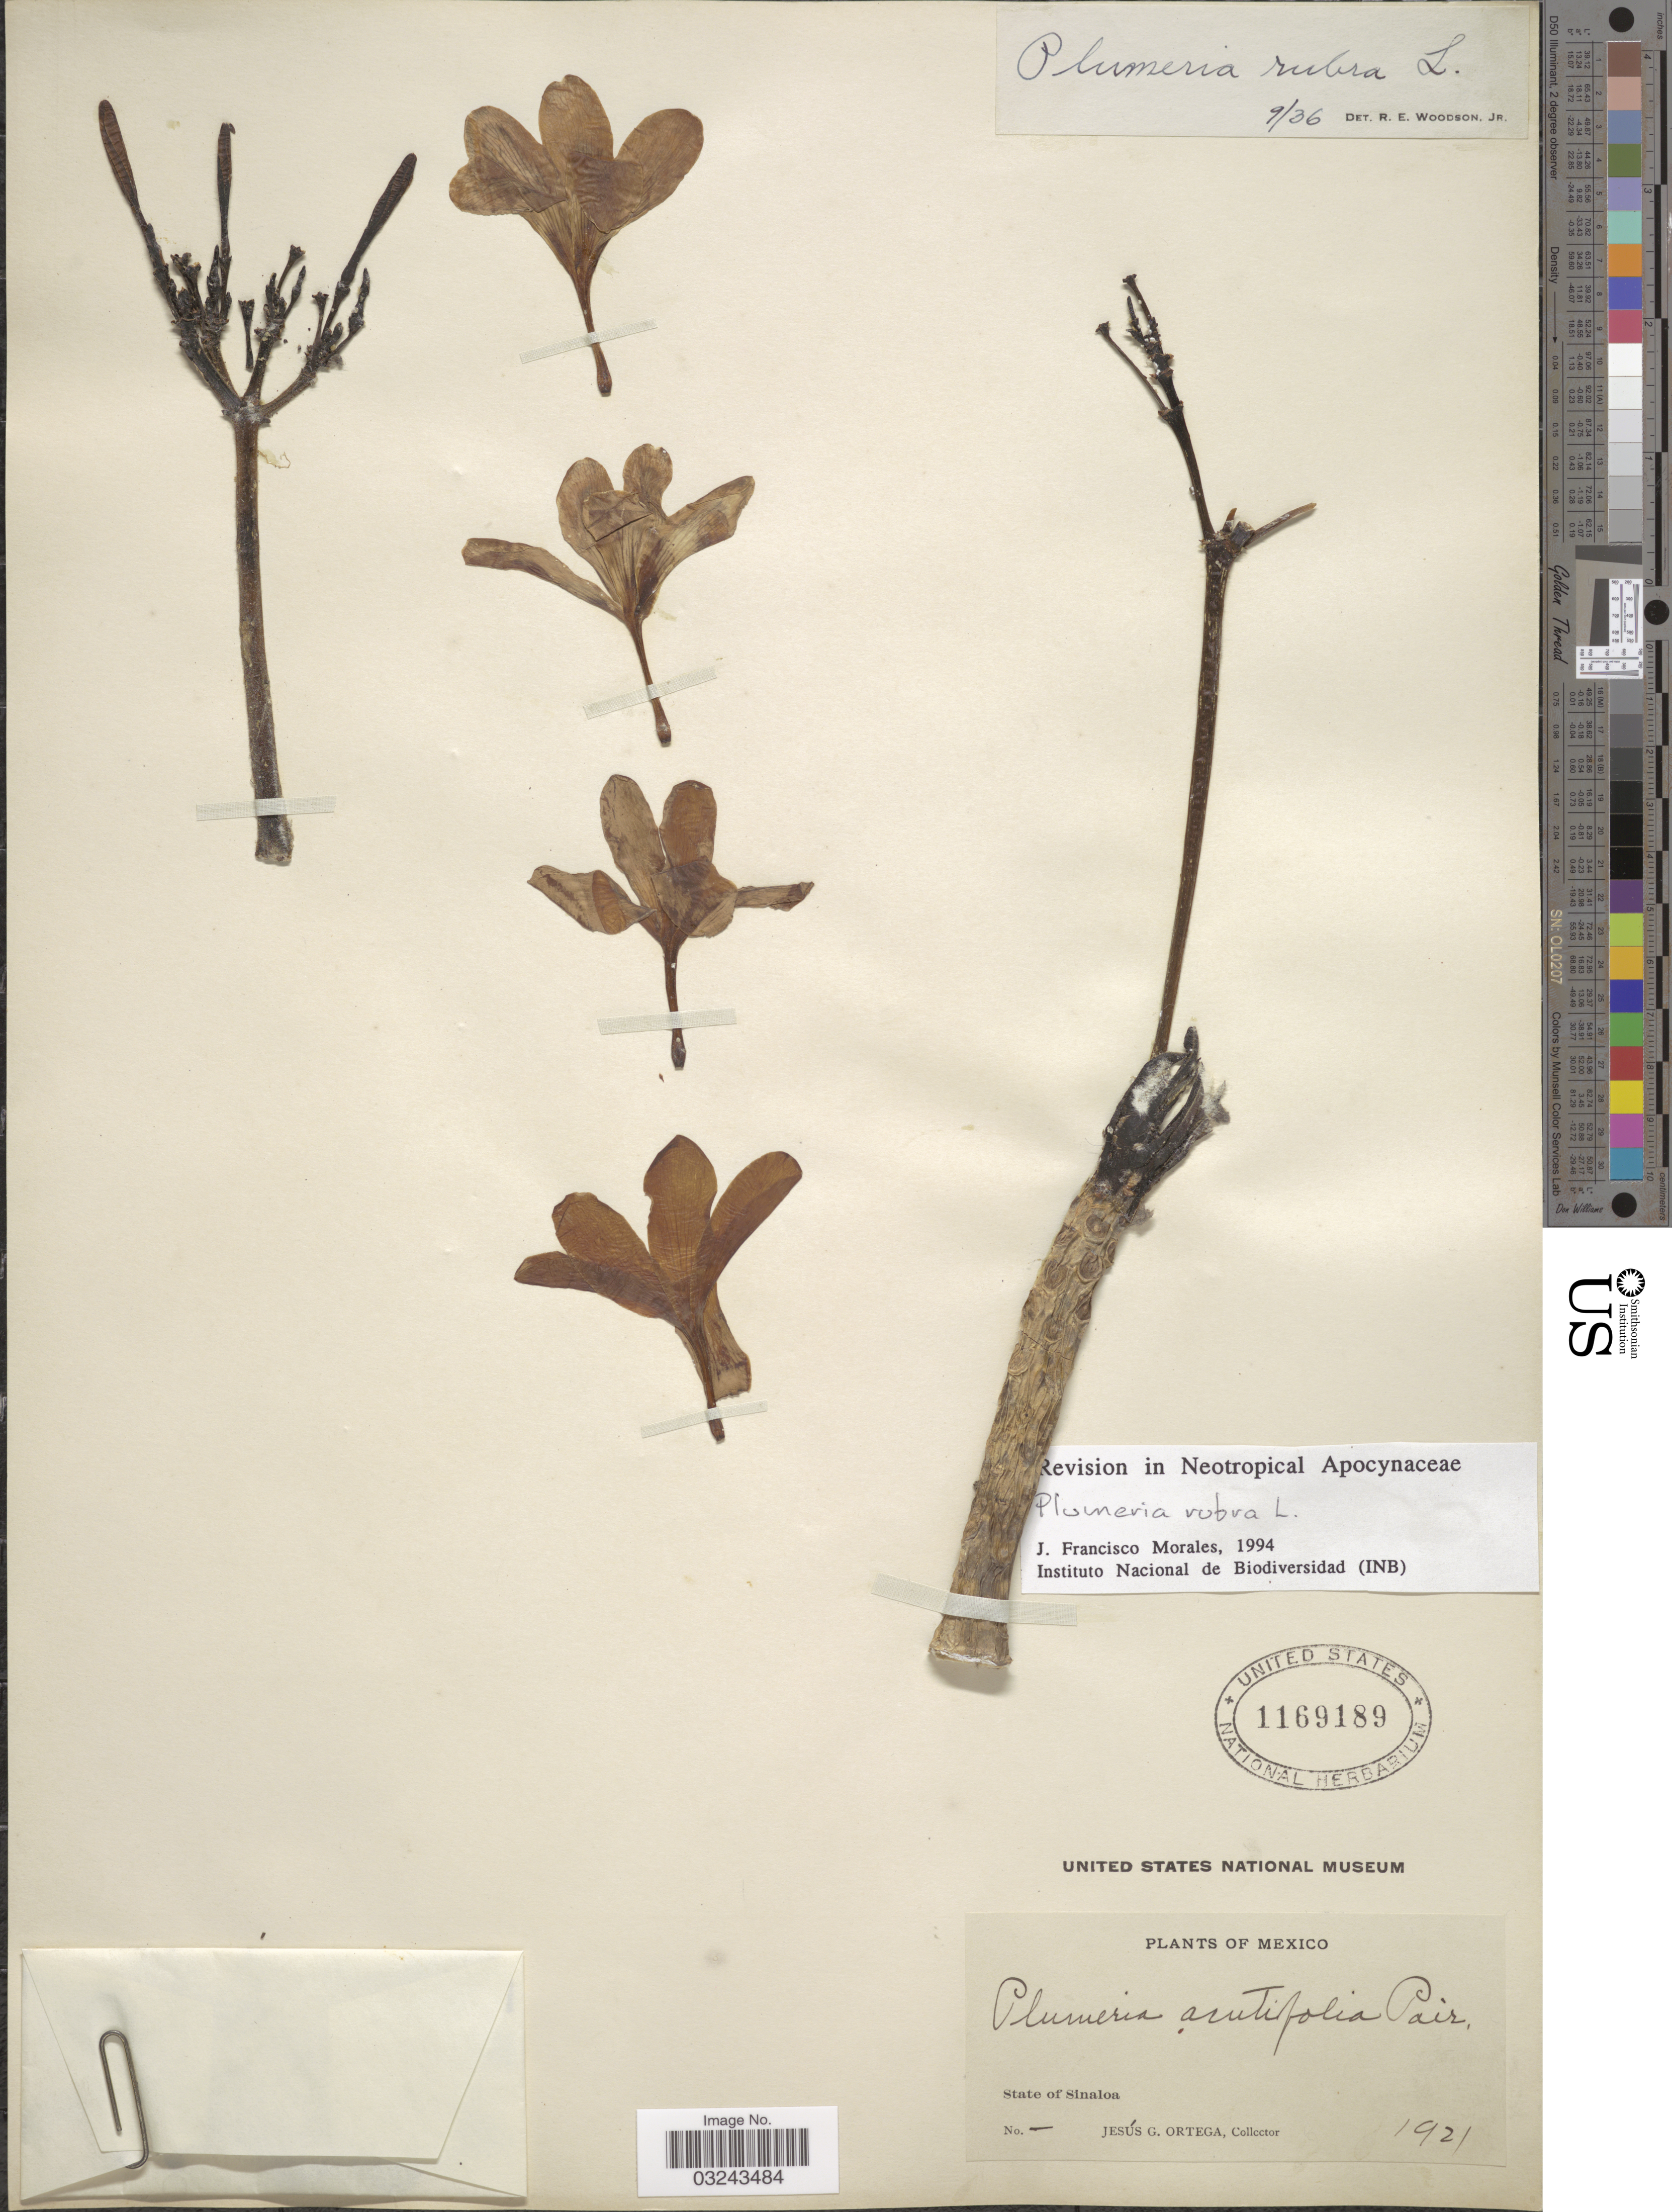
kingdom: Plantae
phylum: Tracheophyta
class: Magnoliopsida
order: Gentianales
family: Apocynaceae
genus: Plumeria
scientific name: Plumeria rubra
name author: L.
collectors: J. Ortega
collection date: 1921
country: Mexico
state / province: Sinaloa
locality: State of Sinaloa.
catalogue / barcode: US 1169189